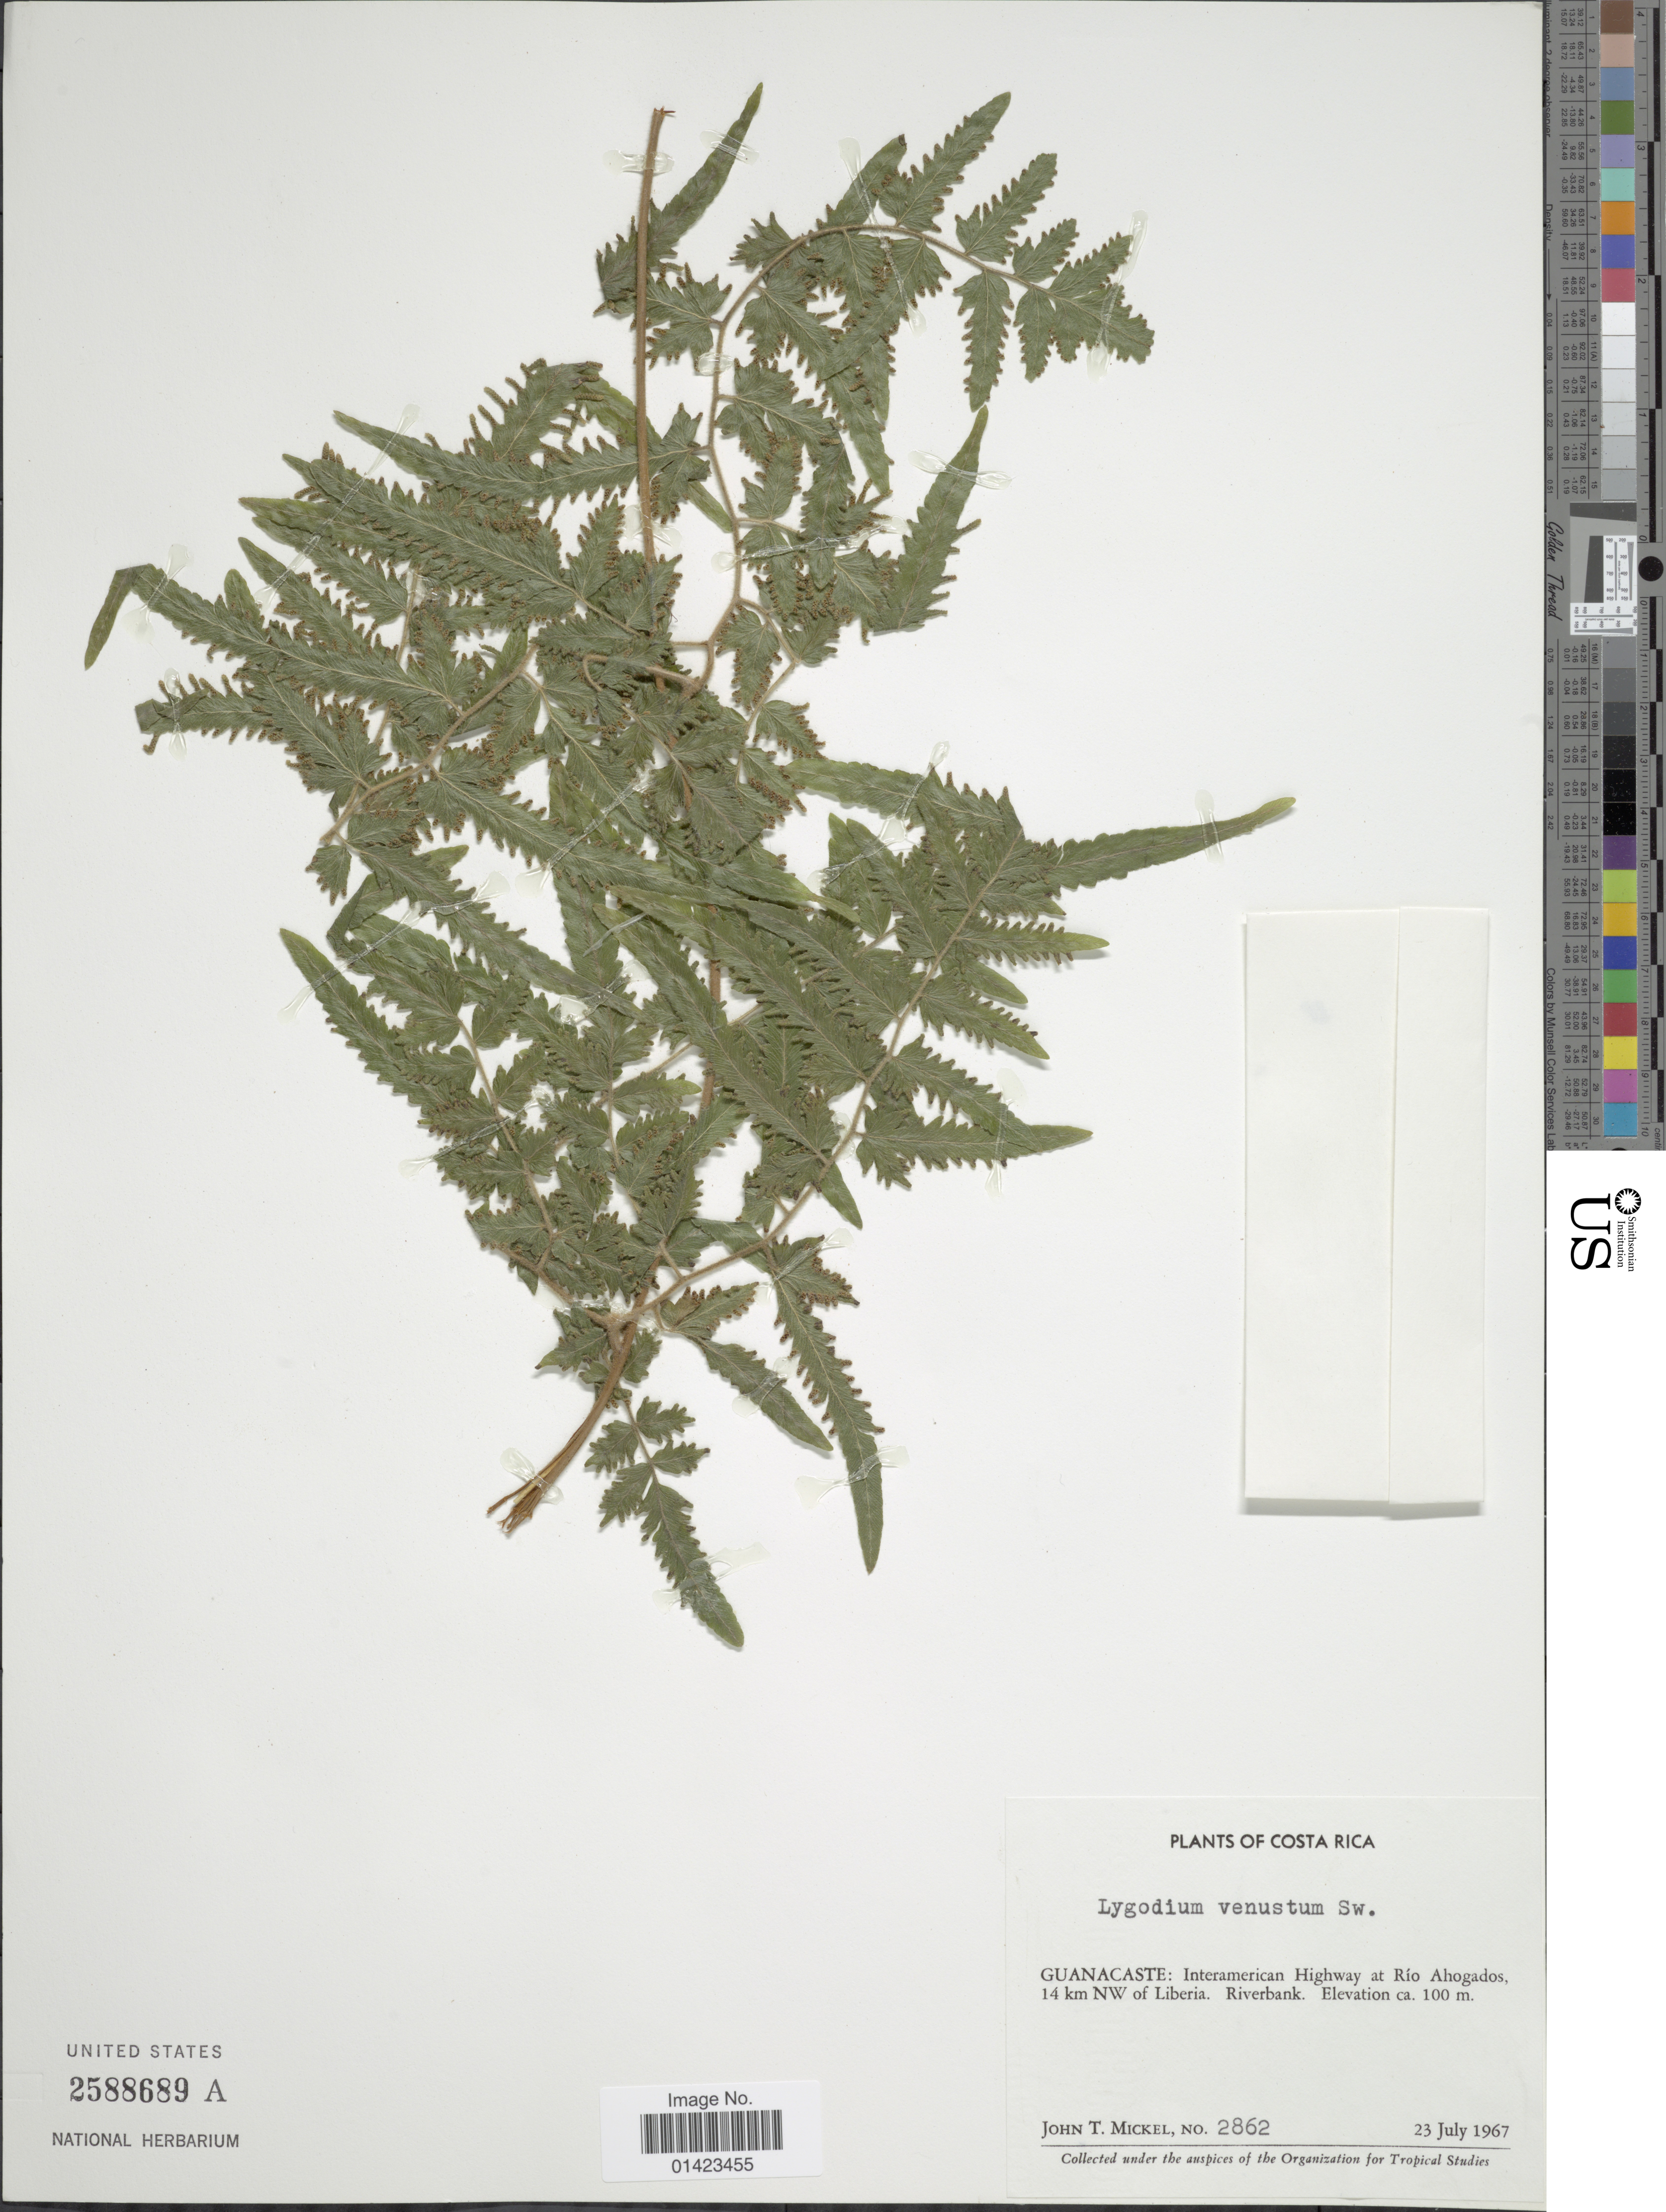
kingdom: Plantae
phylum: Tracheophyta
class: Polypodiopsida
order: Schizaeales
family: Lygodiaceae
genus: Lygodium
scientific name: Lygodium venustum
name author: Sw.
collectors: J. T. Mickel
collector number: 2862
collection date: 1967-07-23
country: Costa Rica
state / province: Guanacaste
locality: Guanacaste: Interamerican Highway at Rio Ahogados, 14km NW of Liberia riverbank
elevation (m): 100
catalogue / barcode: US 2588689A